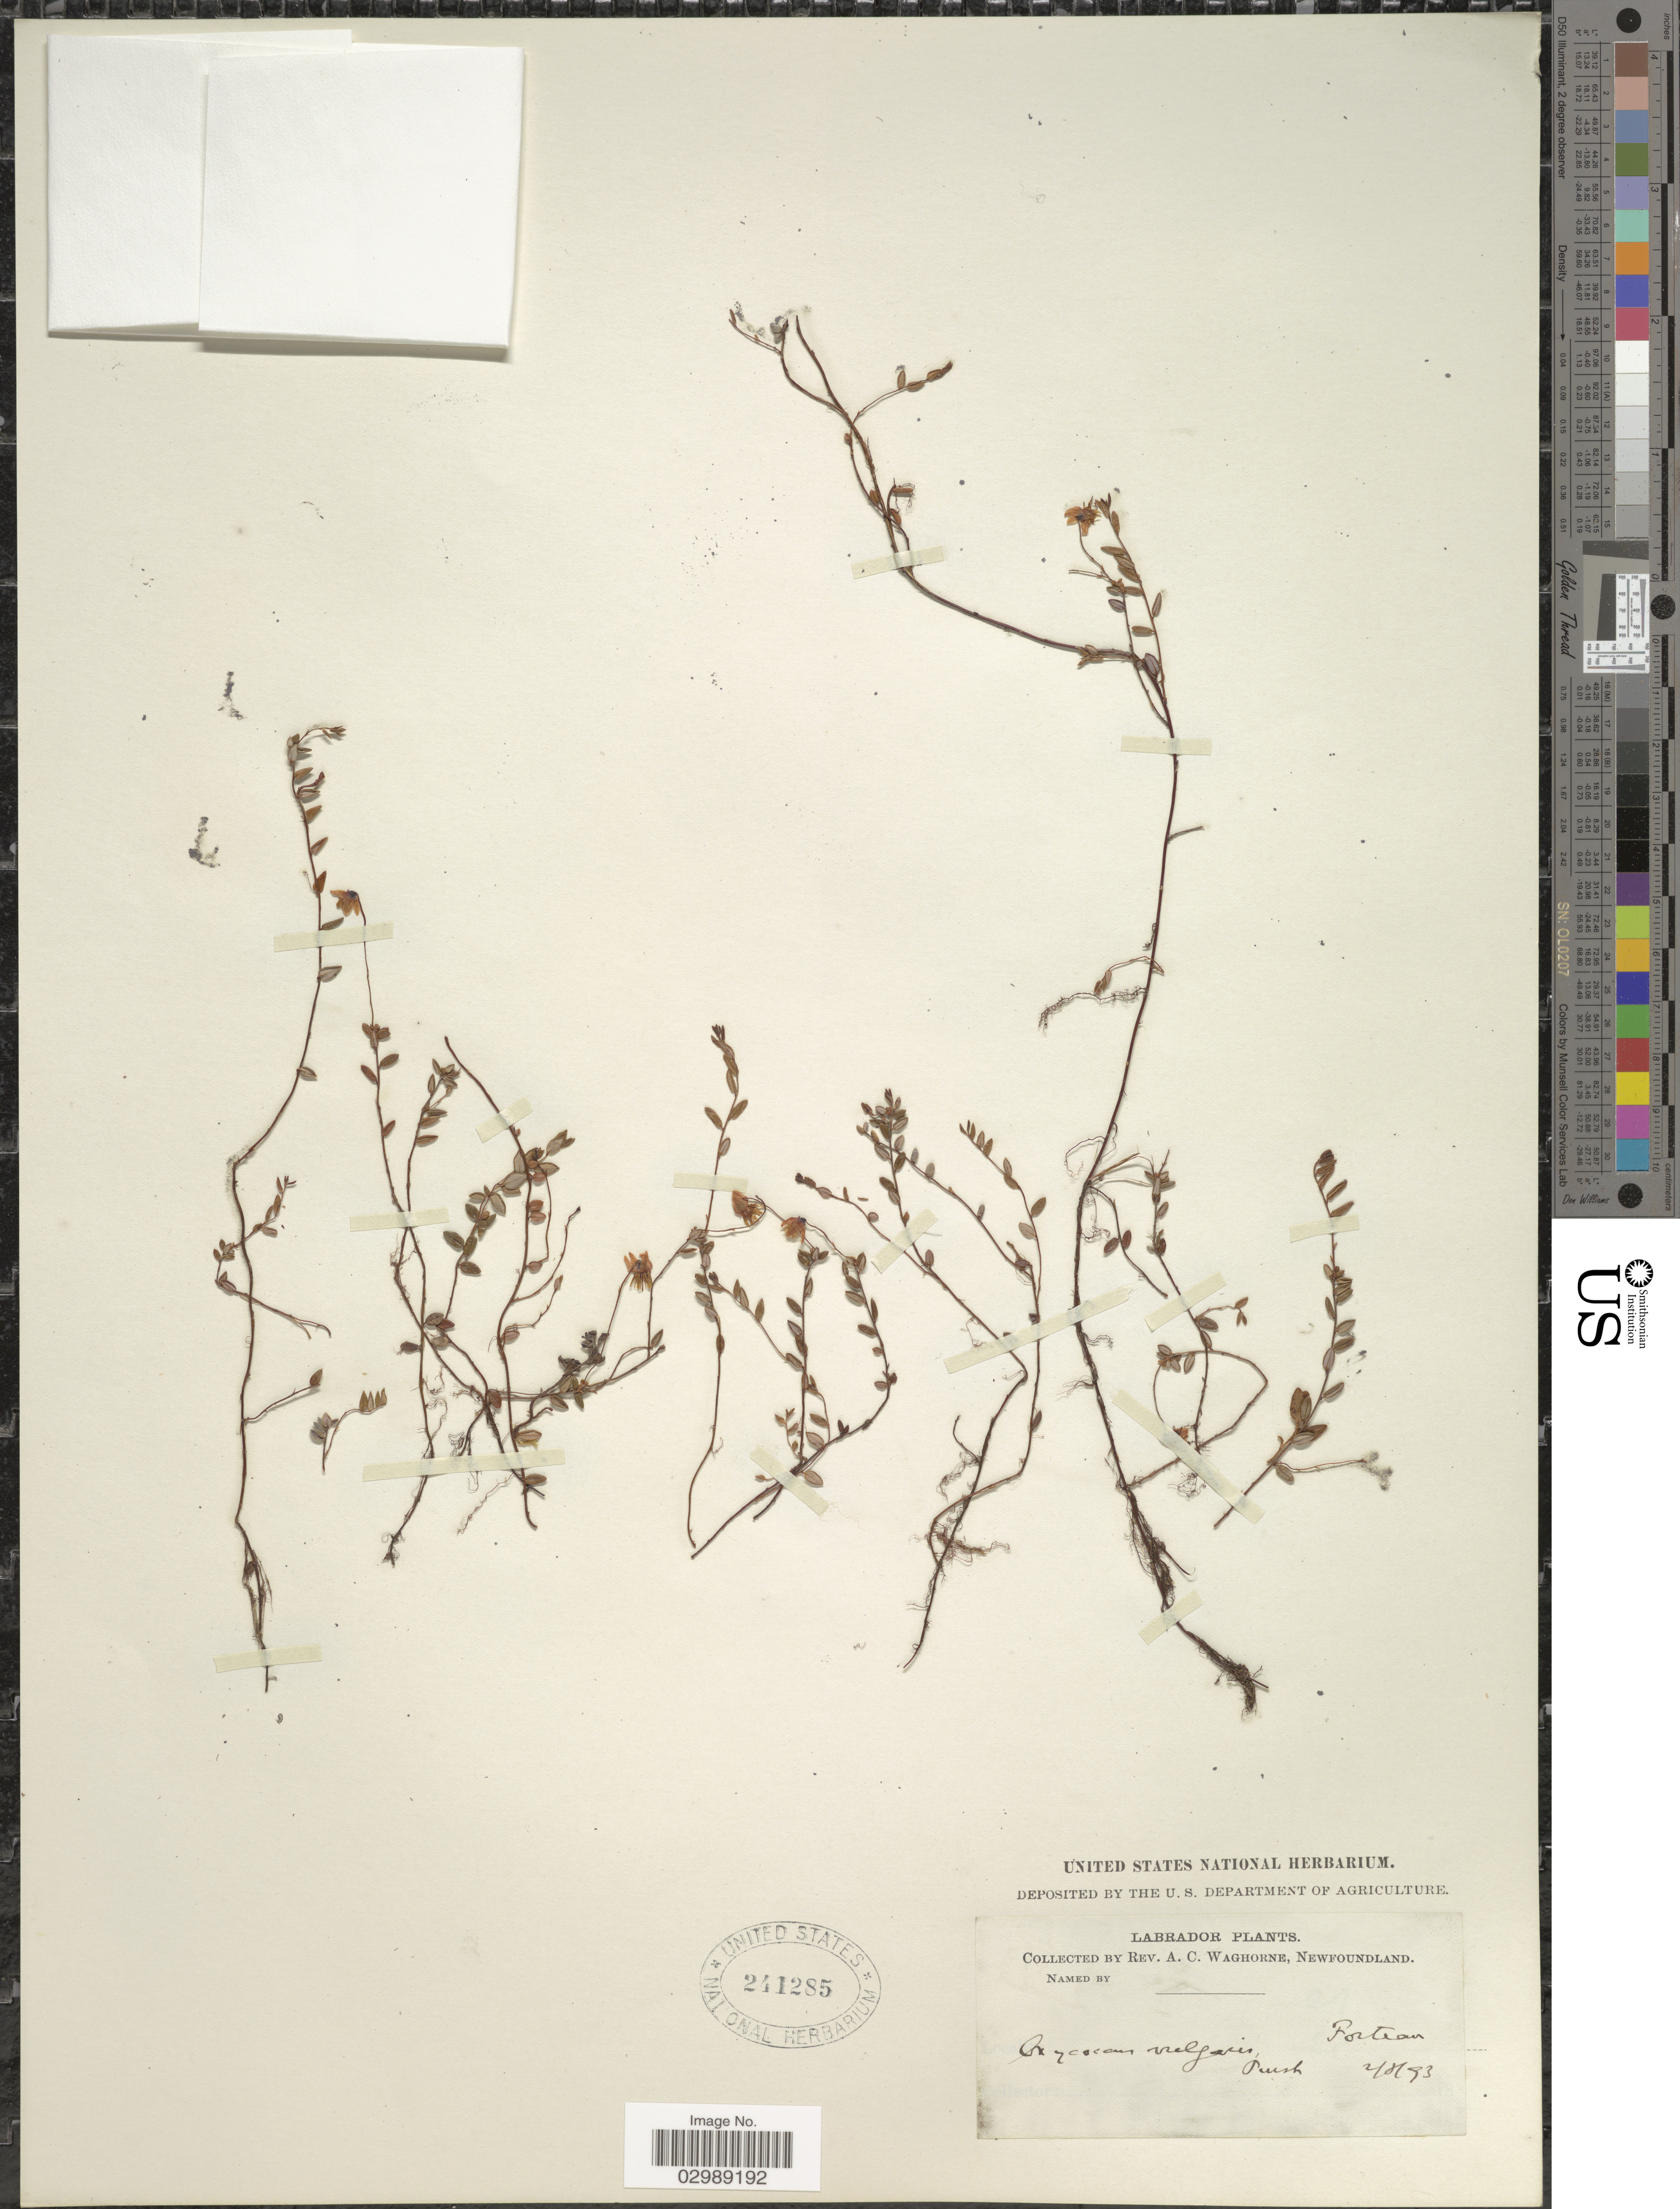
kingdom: Plantae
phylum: Tracheophyta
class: Magnoliopsida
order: Ericales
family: Ericaceae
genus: Vaccinium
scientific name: Vaccinium oxycoccos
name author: L.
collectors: A. Waghorne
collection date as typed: Transcribed d/m/y: 2/8/93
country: Canada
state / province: Newfoundland and Labrador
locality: Labrador. Forteau.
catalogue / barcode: US 241285